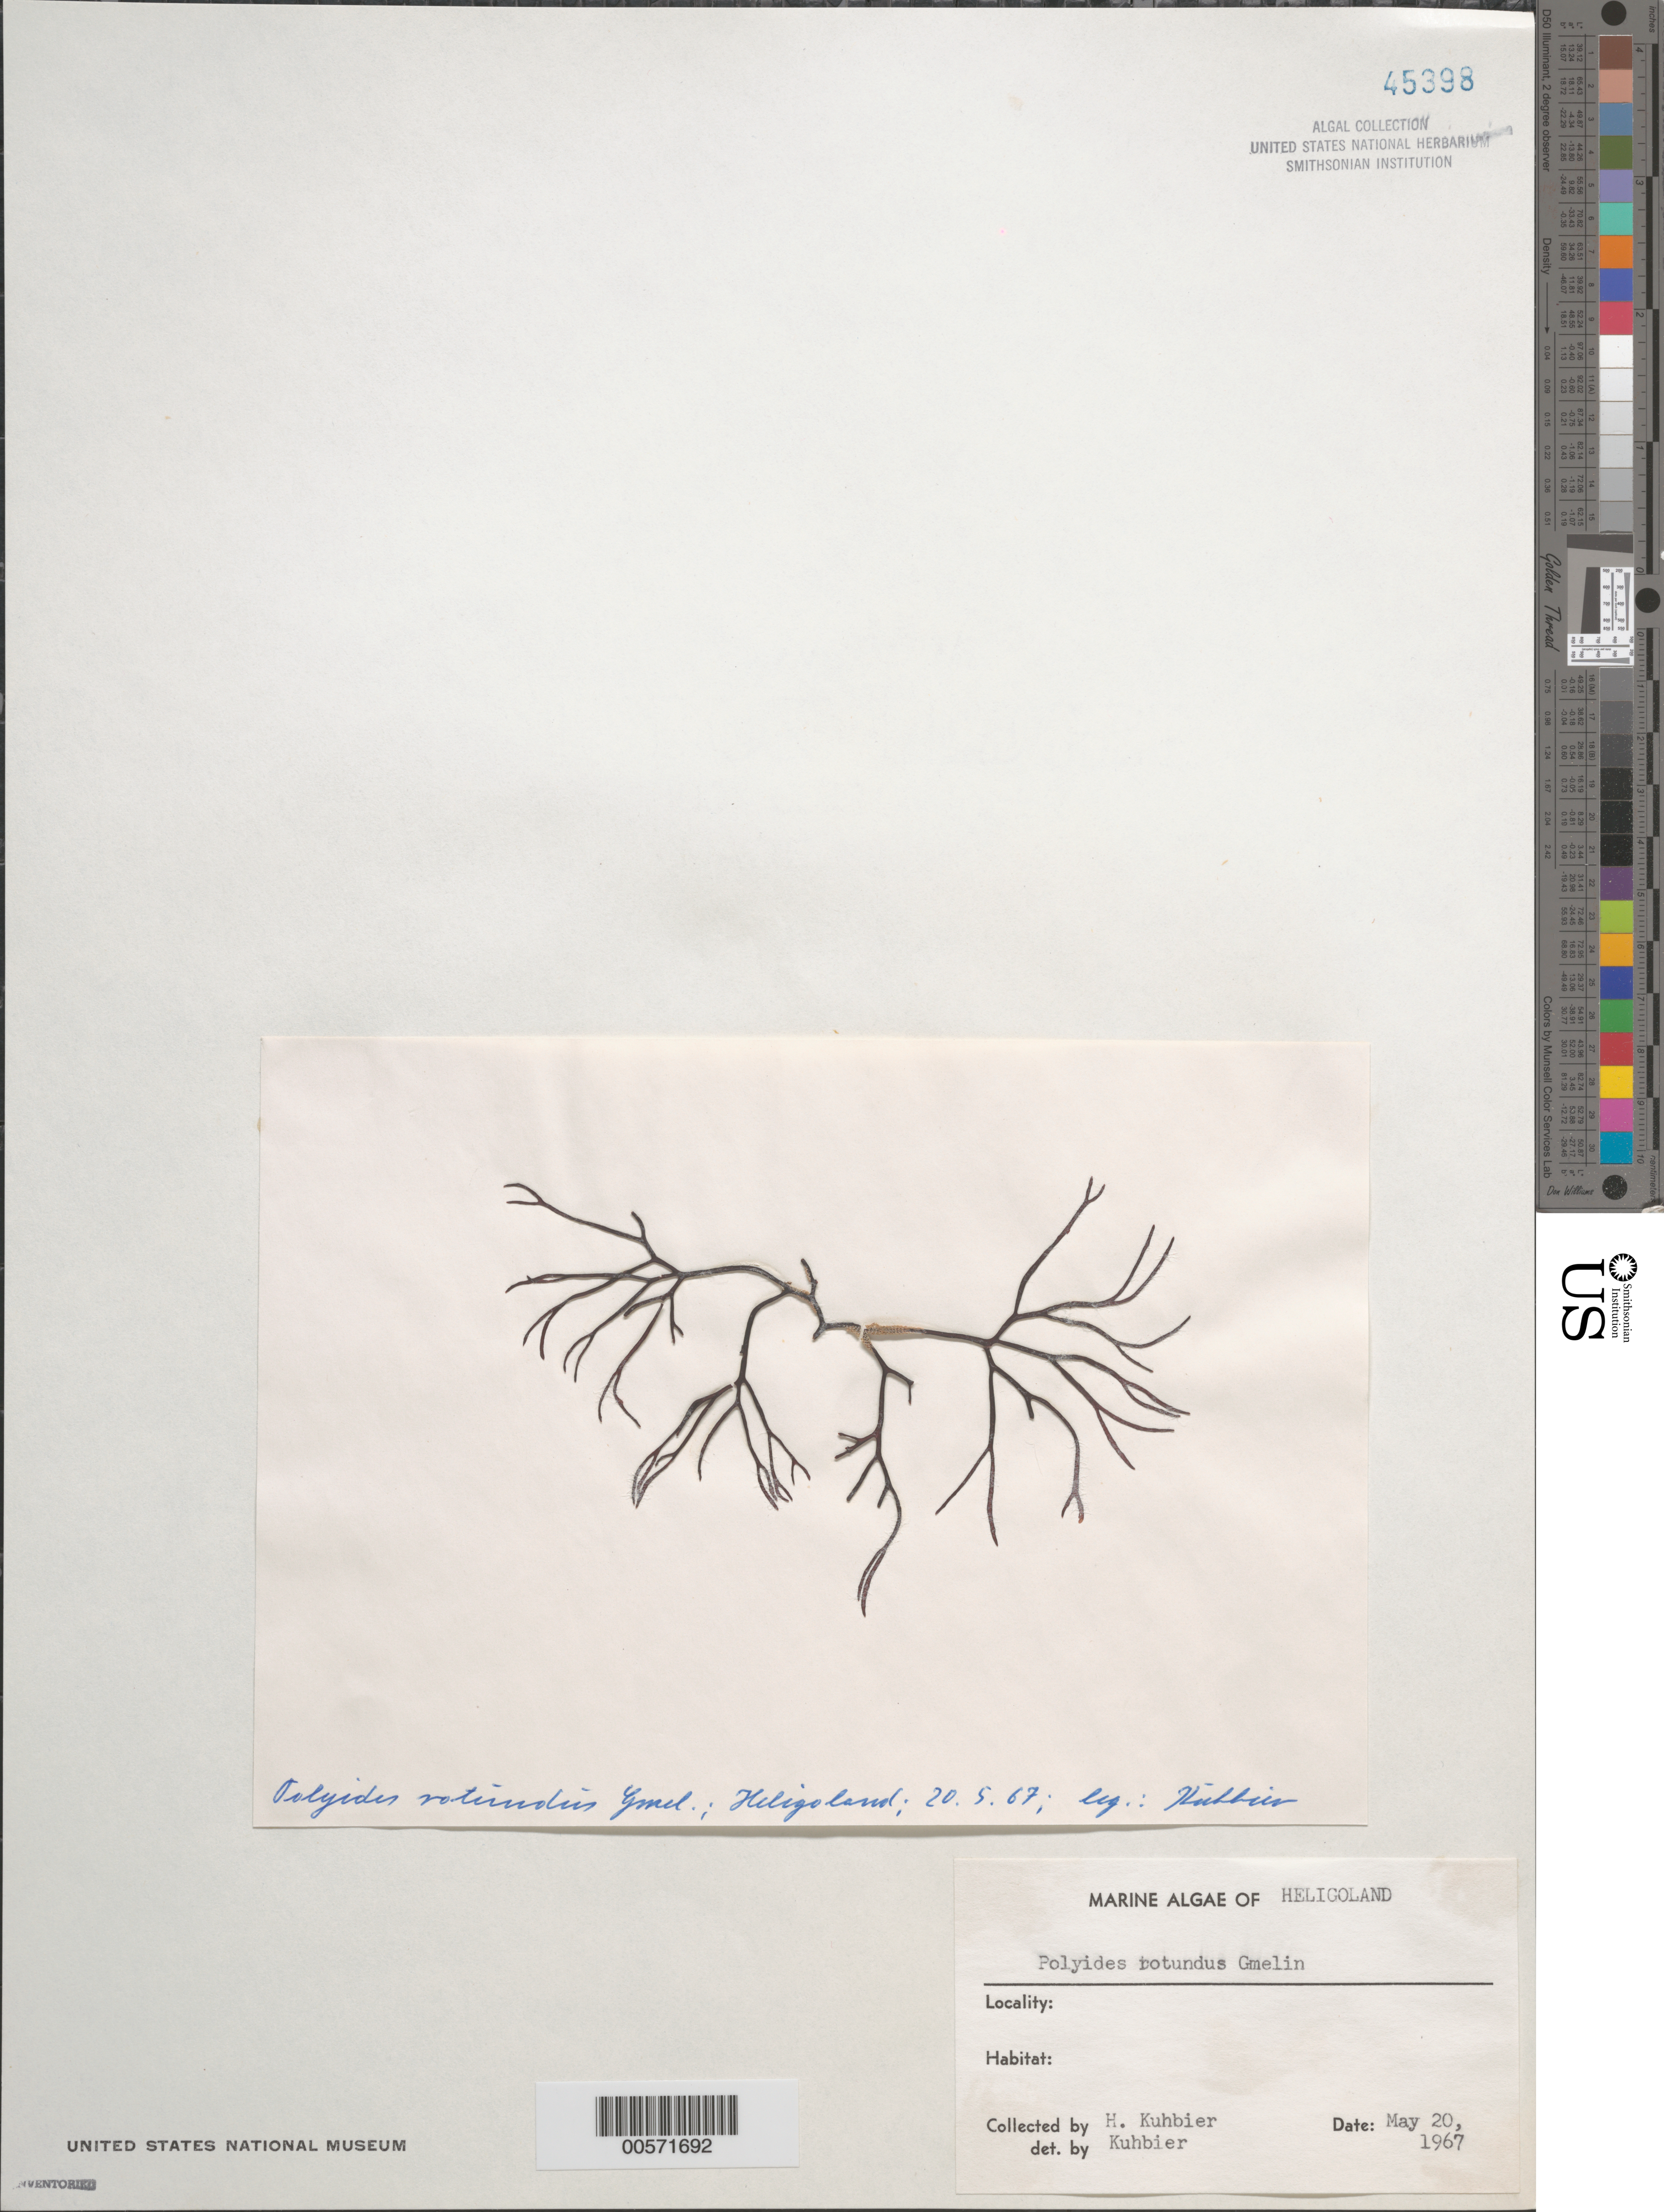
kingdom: Plantae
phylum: Rhodophyta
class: Florideophyceae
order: Gigartinales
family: Polyidaceae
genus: Polyides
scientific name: Polyides rotunda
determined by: Kuhbier, H.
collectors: H. Kuhbier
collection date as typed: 20 May 1967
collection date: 1967-05-20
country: Germany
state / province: Schleswig-Holstein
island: Helgoland (Heligoland)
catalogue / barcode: US 45398